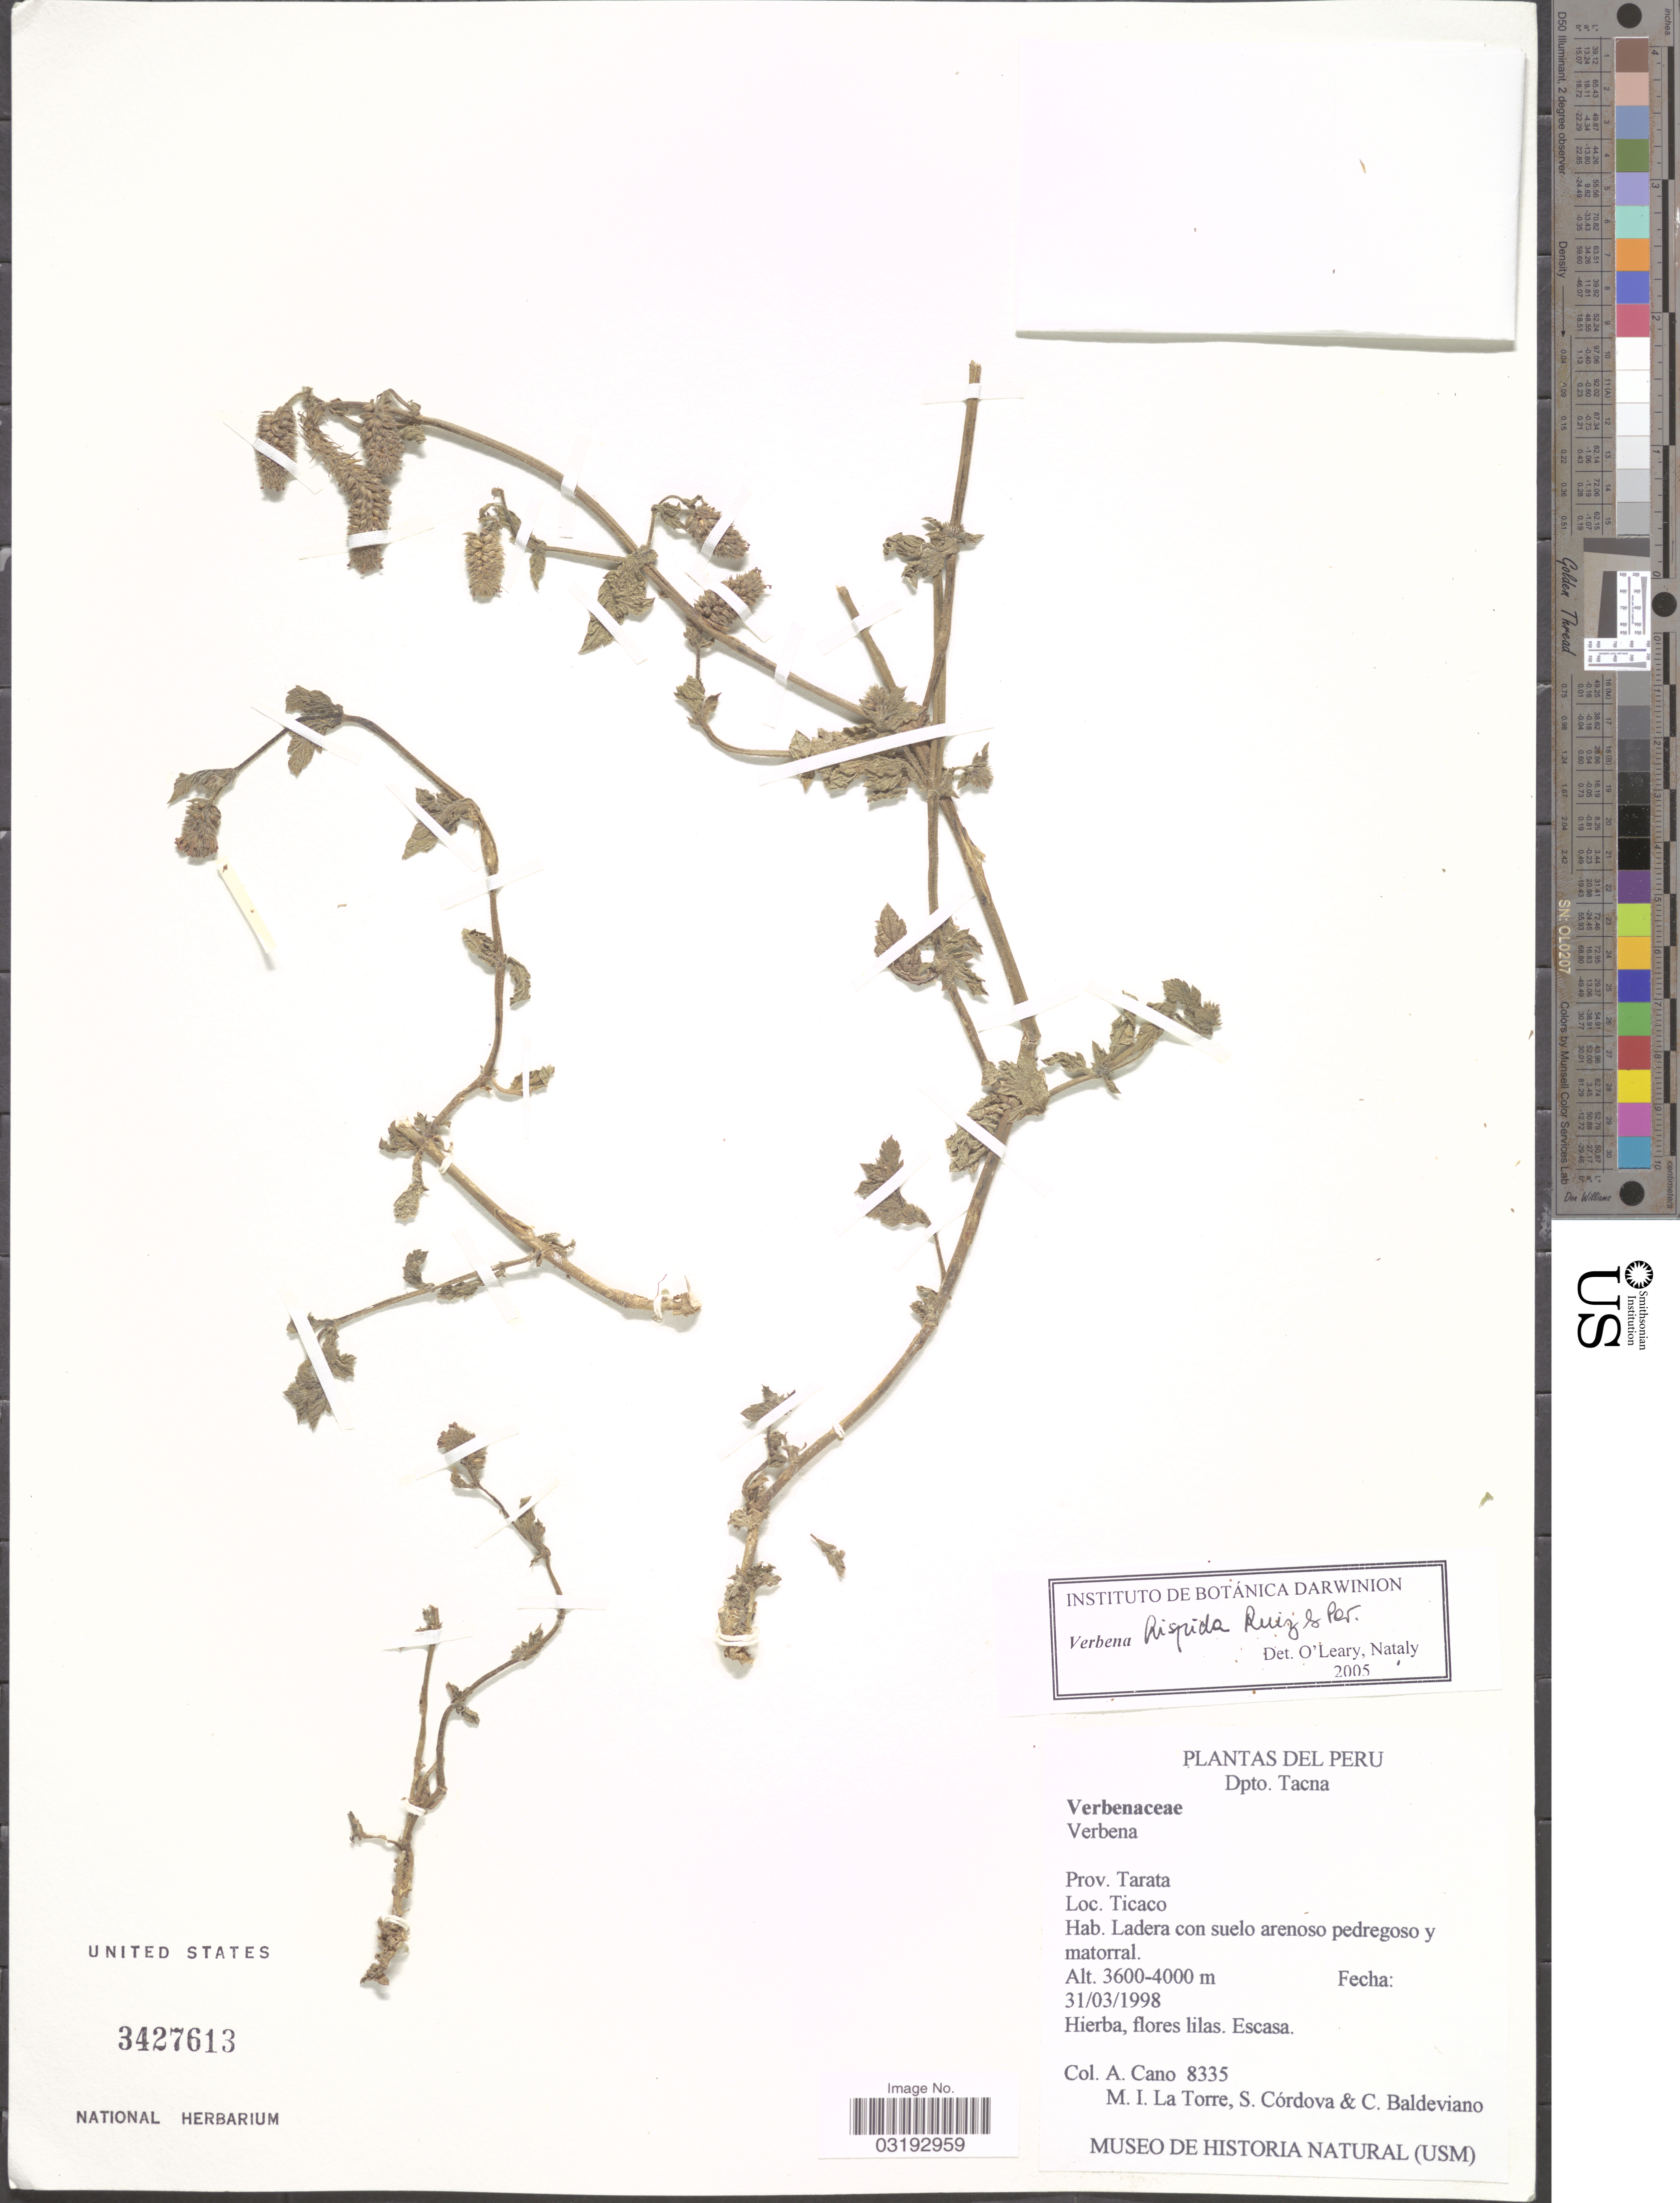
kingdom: Plantae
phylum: Tracheophyta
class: Magnoliopsida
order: Lamiales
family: Verbenaceae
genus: Verbena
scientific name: Verbena hispida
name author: Ruiz & Pav.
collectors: A. Cano, M. La Torre, S. Cordova & C. Baldevianio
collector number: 8335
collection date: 1998-03-31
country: Peru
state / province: Tacna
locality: Dpto. Tacna. Prov. Tarata. Ticaco.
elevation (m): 3600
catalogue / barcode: US 3427613